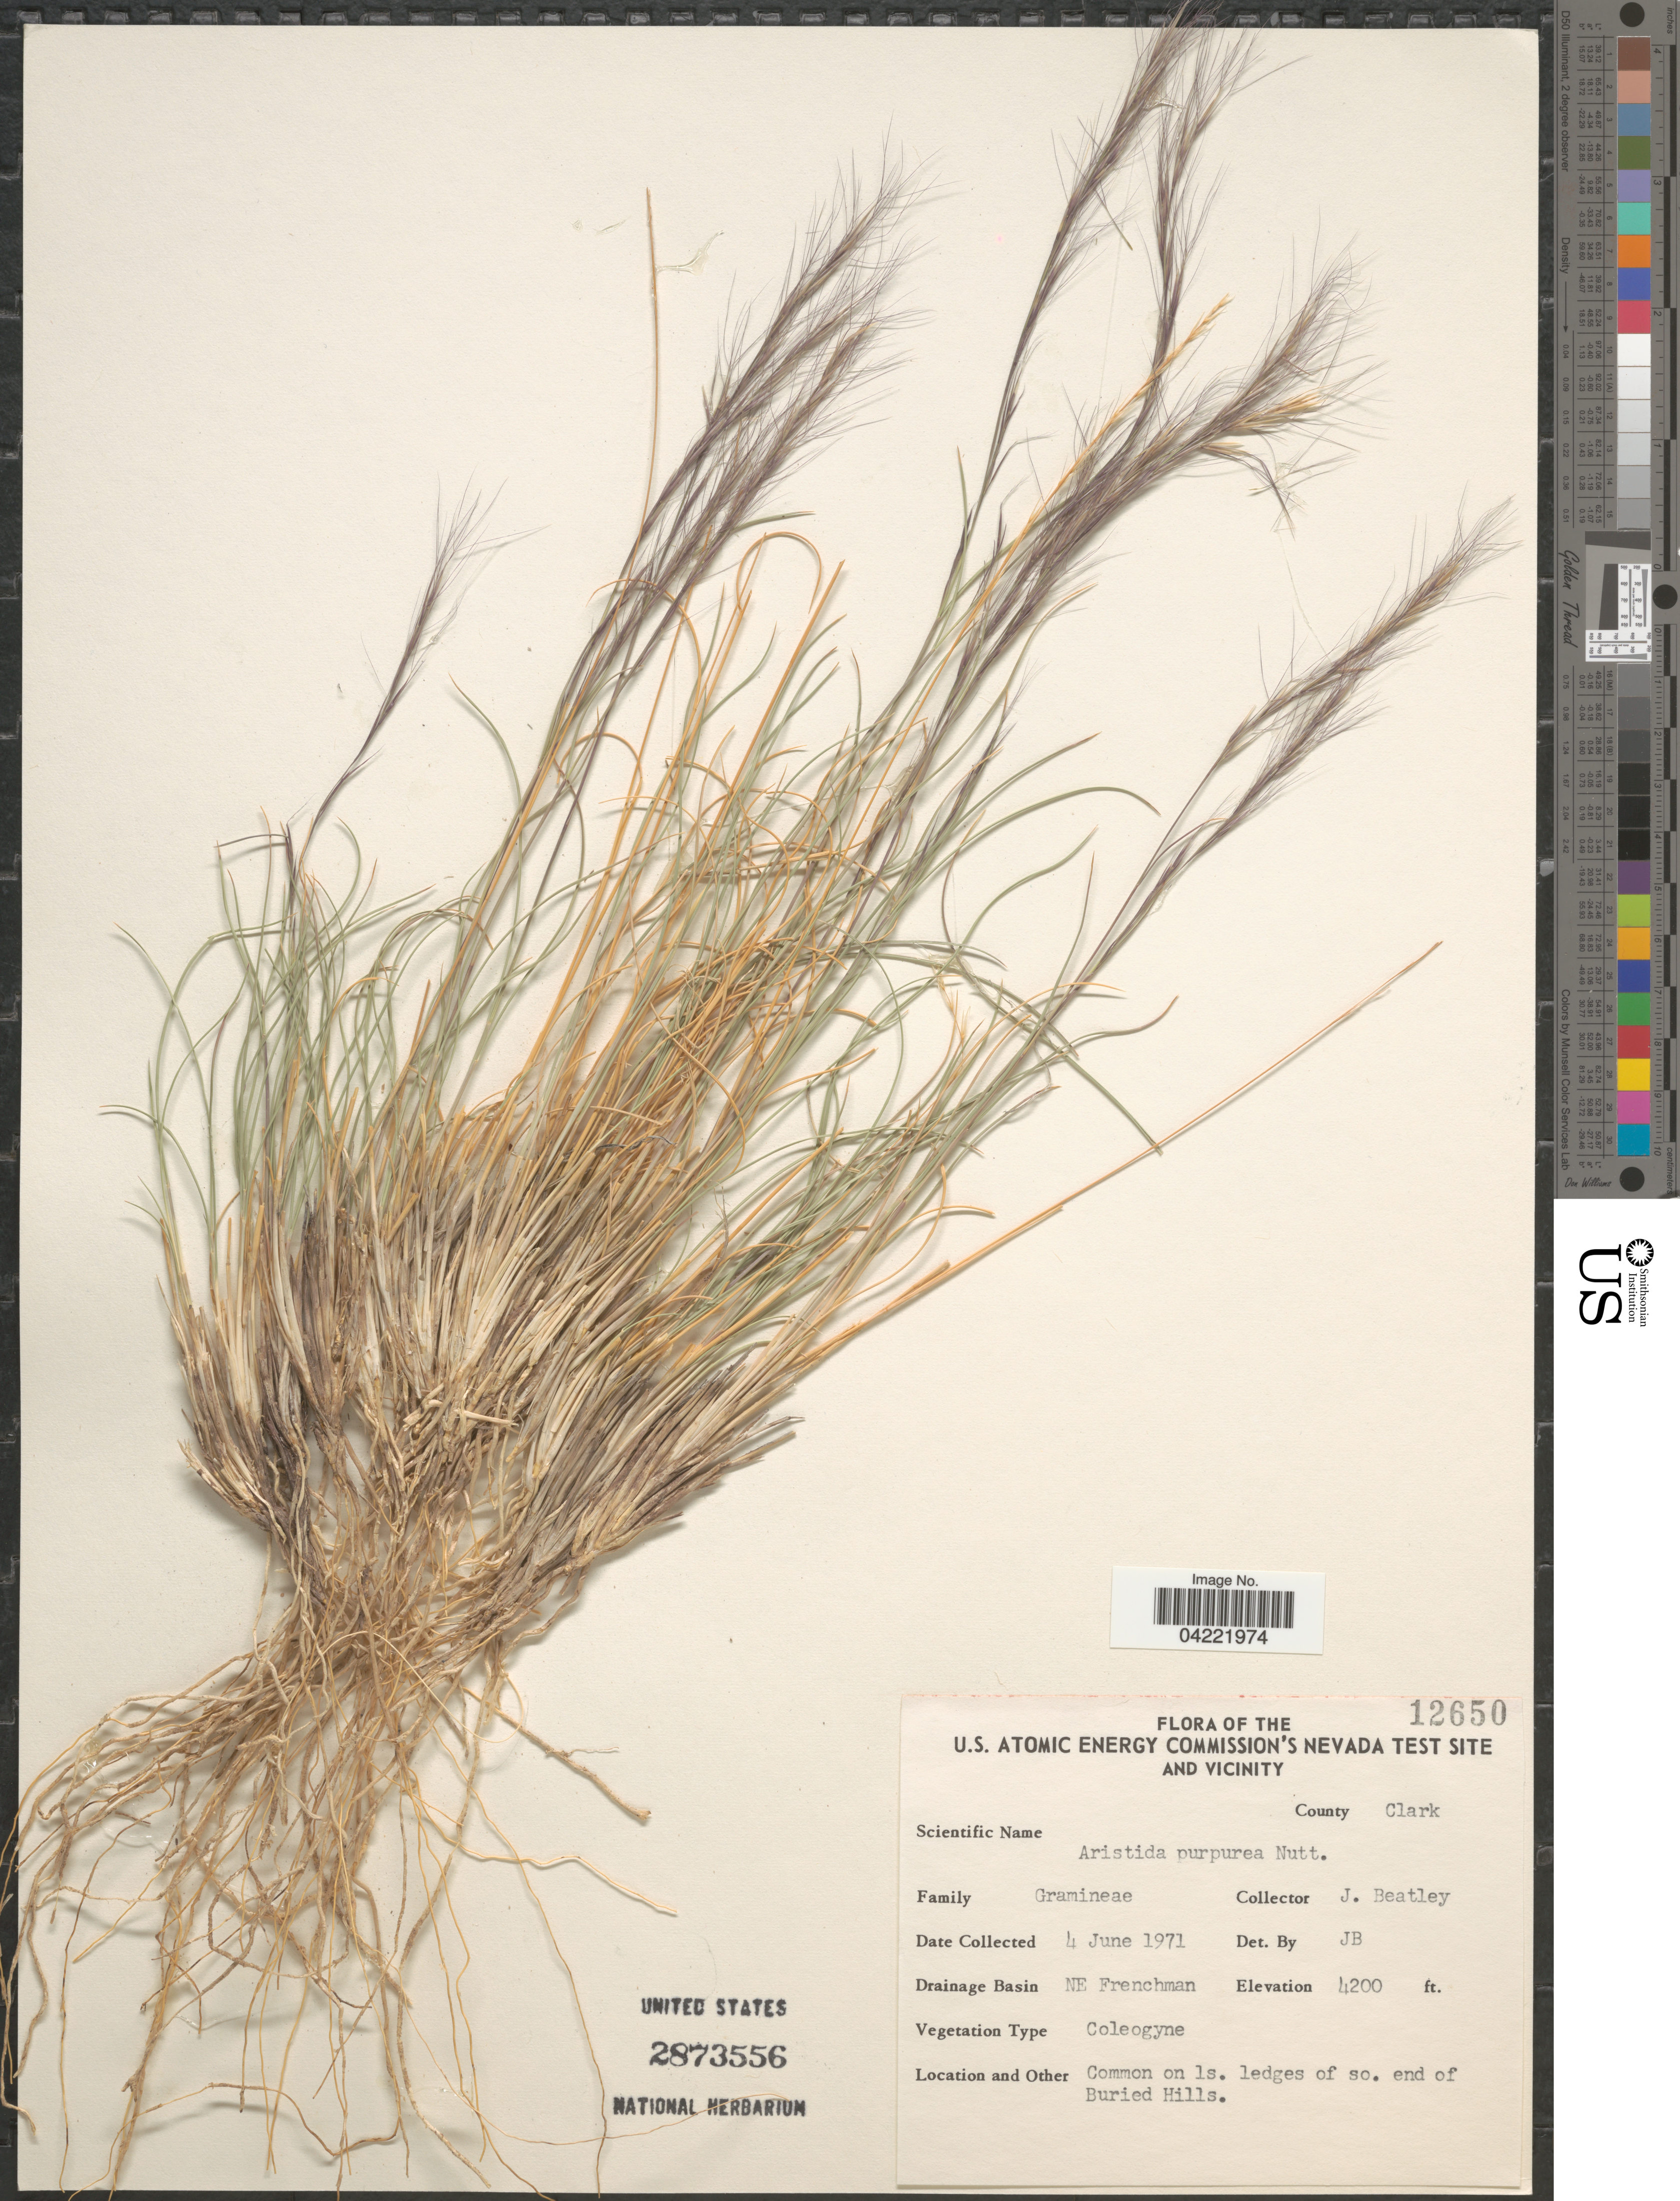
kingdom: Plantae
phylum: Tracheophyta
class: Liliopsida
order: Poales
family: Poaceae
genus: Aristida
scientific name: Aristida purpurea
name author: Nutt.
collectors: J. C. Beatley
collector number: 12650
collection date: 1971-06-04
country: United States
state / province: Nevada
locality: U.S. Atomic Energy Commission's Nevada Test Site And Vicinity. County Clark. Drainage Basin NE Frenchman. Common on 1s. ledges of so. end of Buried Hills.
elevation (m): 1280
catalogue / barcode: US 2873556